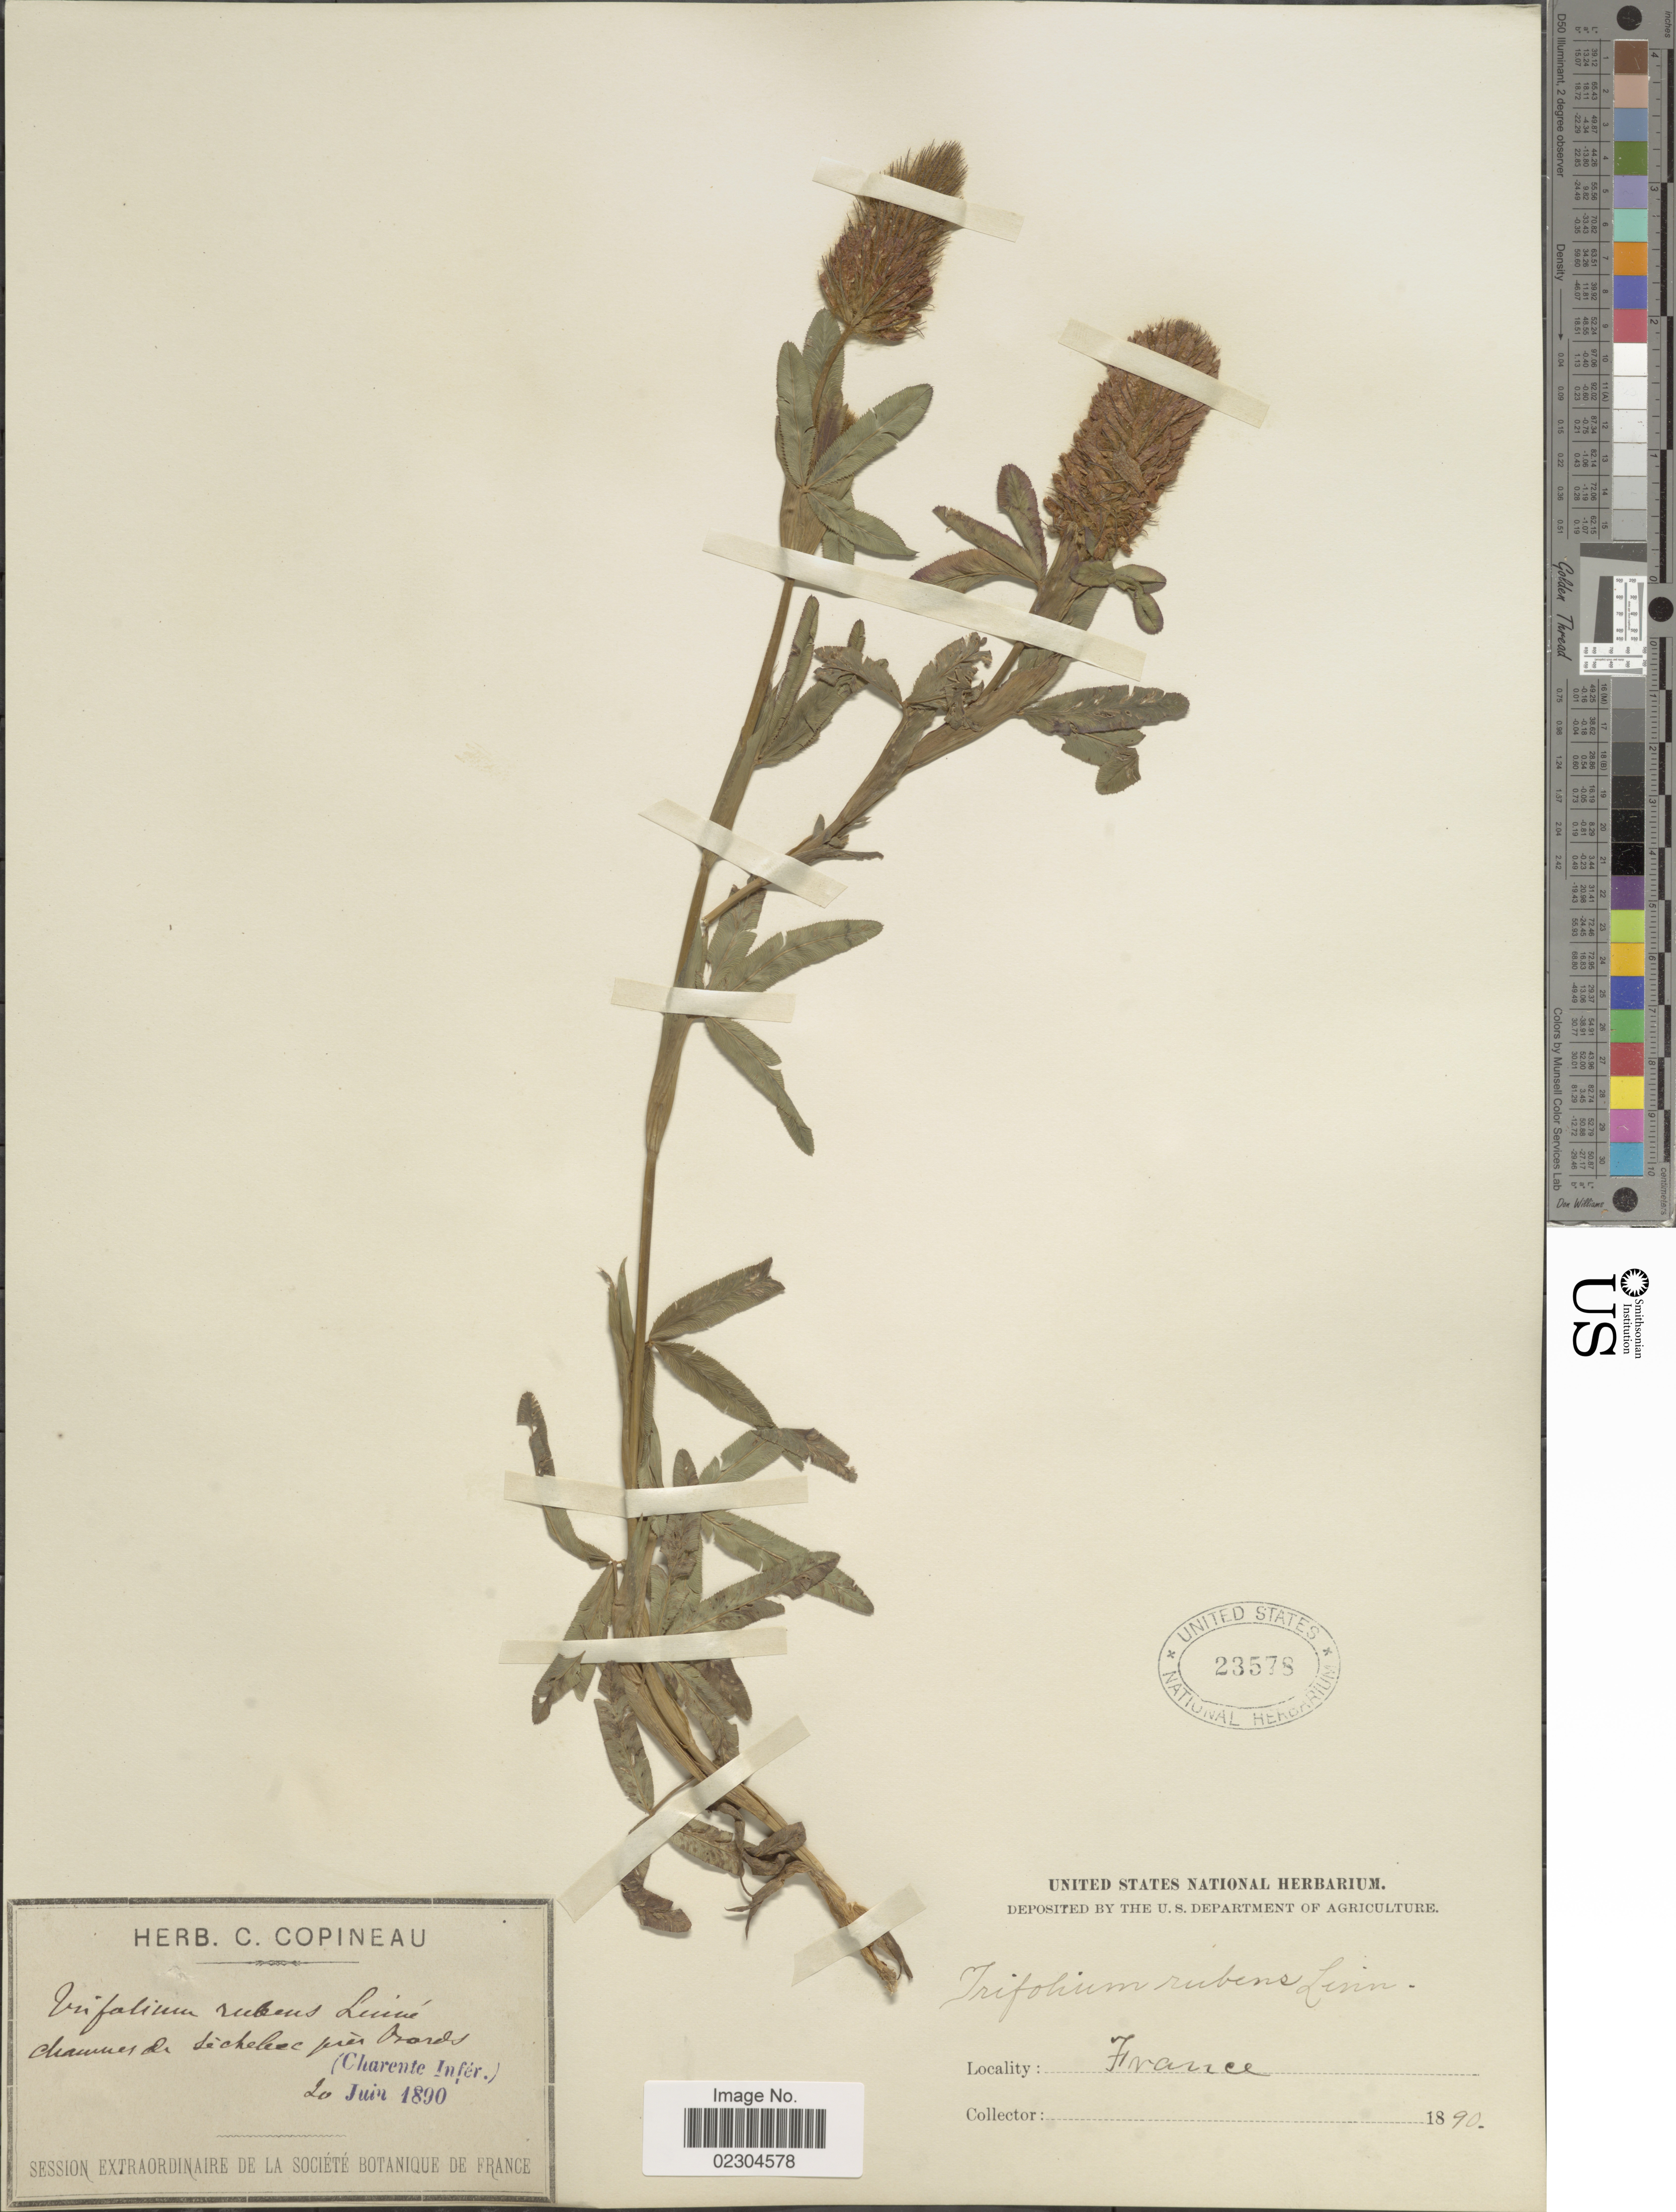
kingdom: Plantae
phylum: Tracheophyta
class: Magnoliopsida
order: Fabales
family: Fabaceae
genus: Trifolium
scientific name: Trifolium rubens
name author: L.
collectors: ex herb. C. Copineau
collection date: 1890-06-20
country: France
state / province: Nouvelle-Aquitaine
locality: Chaumes de Sèchebec près Bords (Charente Infér.)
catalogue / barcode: US 23578